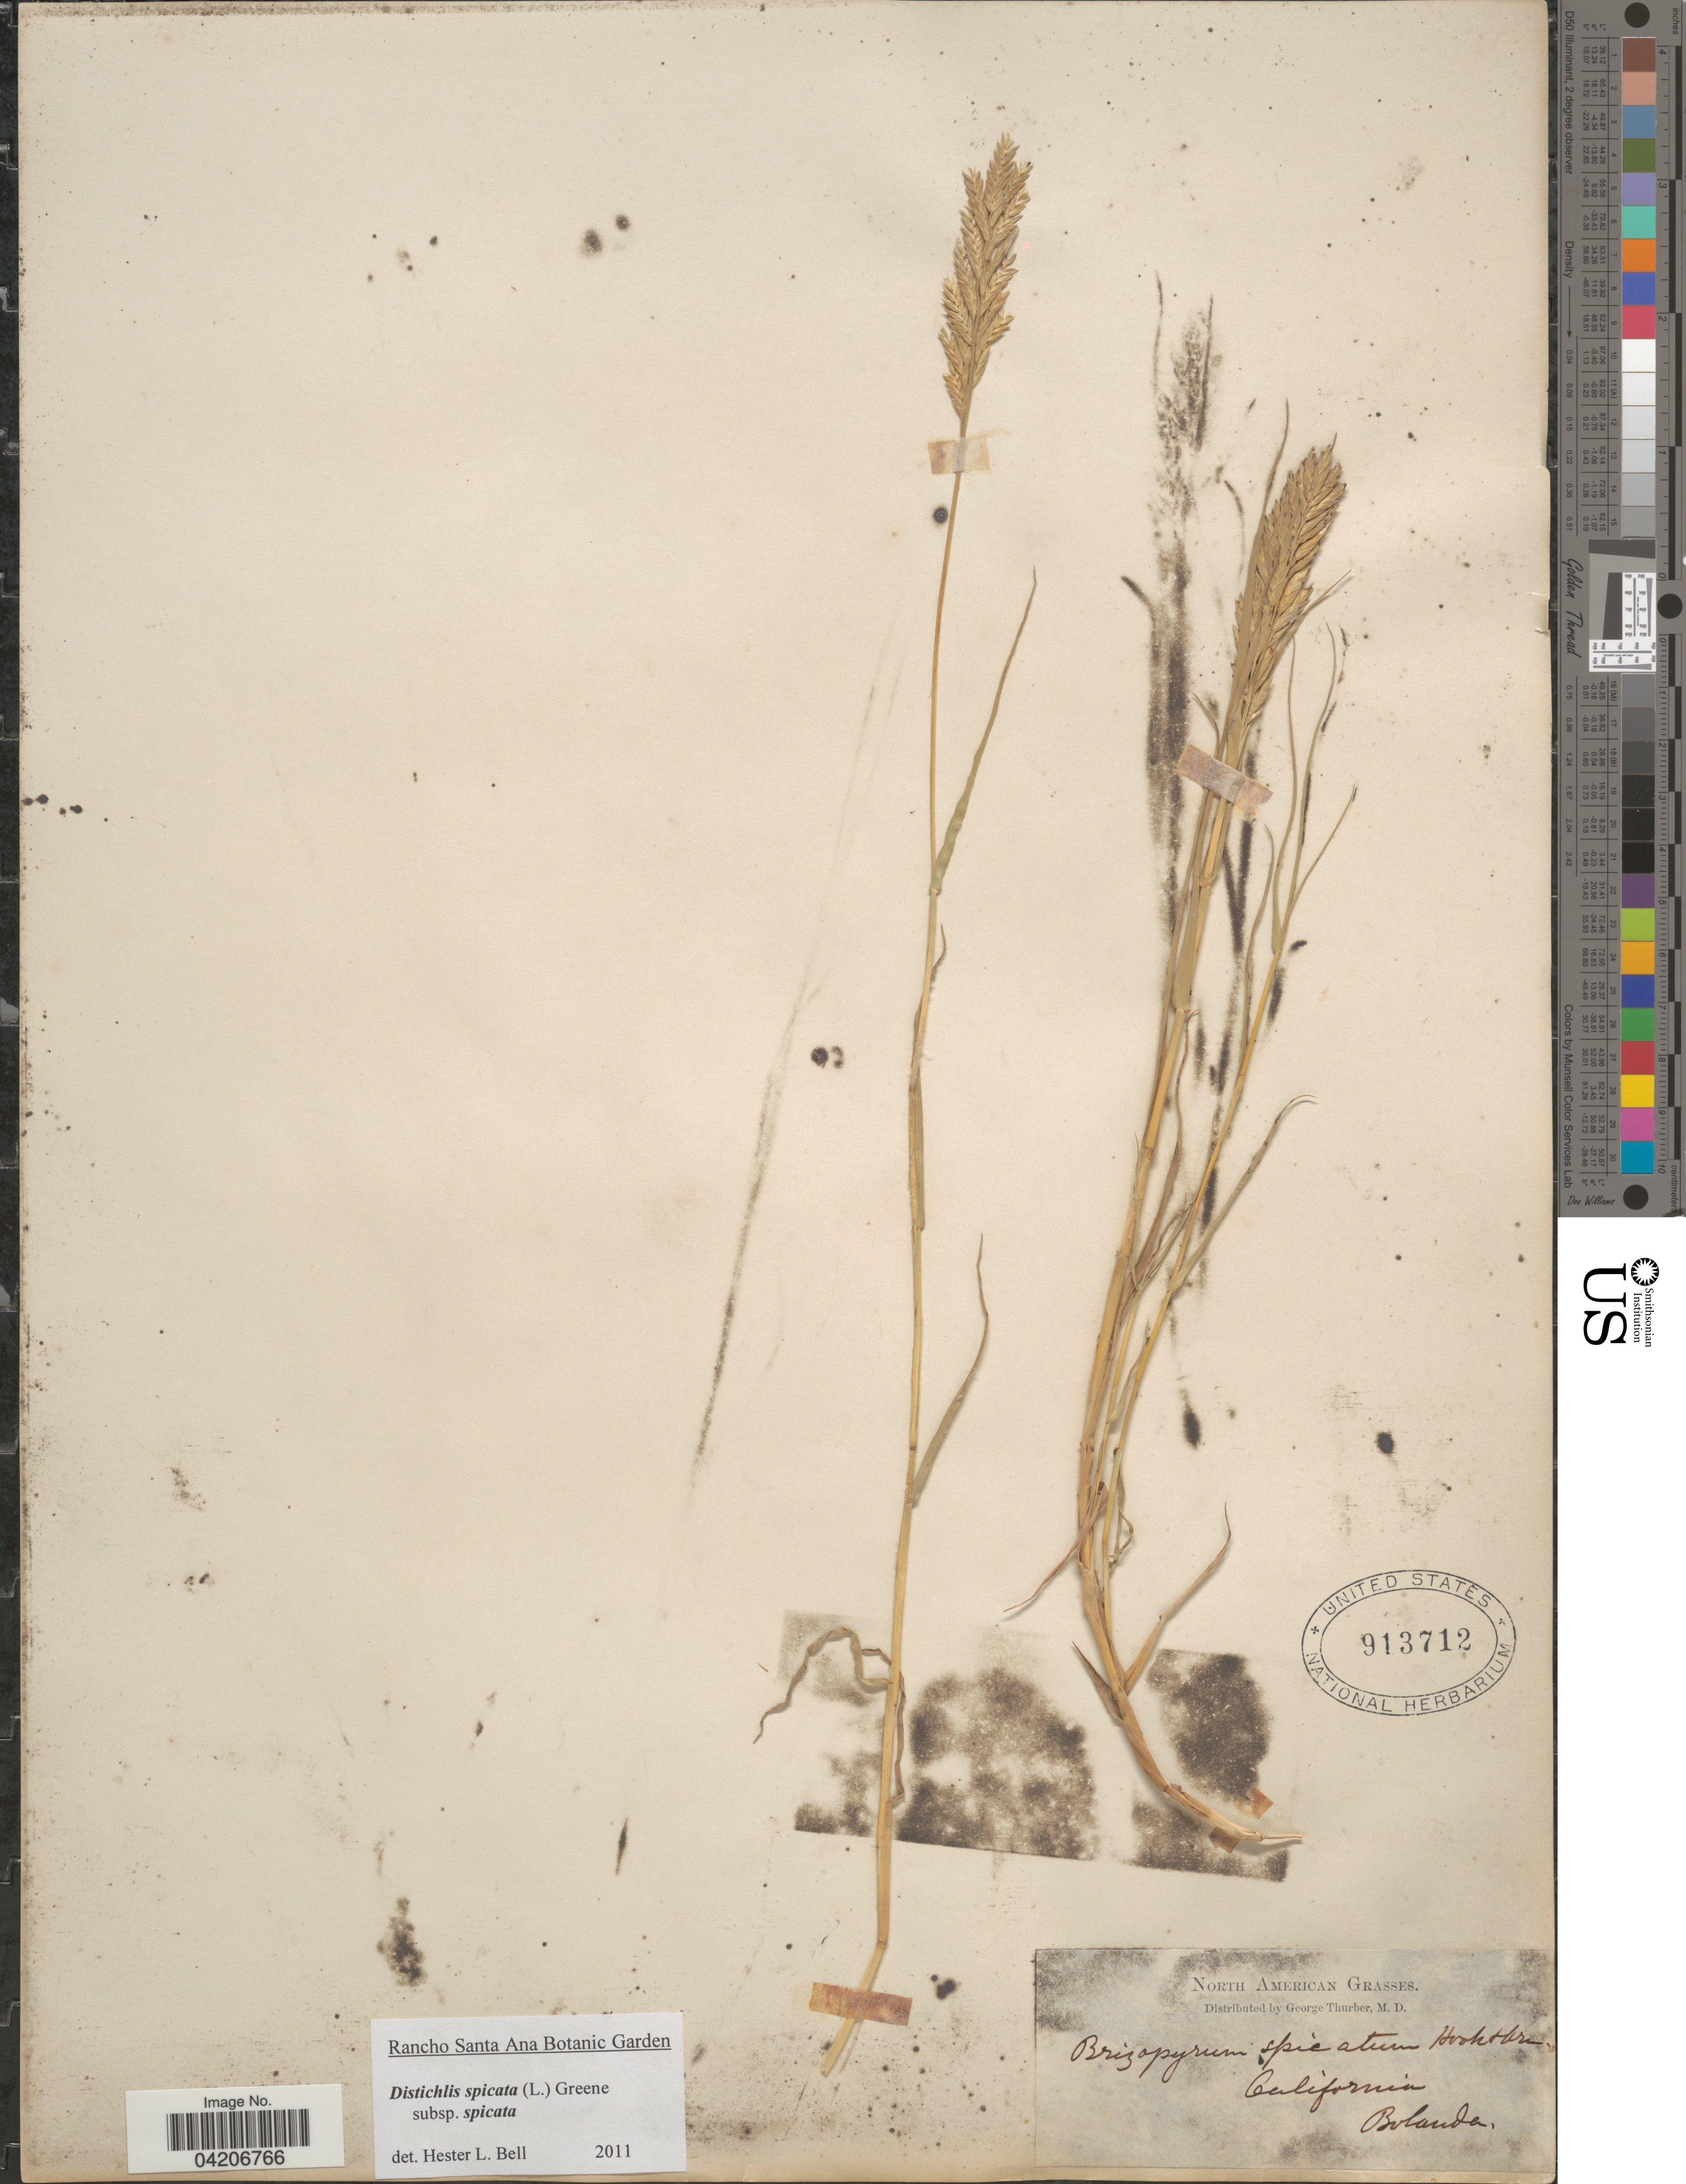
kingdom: Plantae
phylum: Tracheophyta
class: Liliopsida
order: Poales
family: Poaceae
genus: Distichlis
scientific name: Distichlis spicata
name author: (L.) Greene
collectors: J. Boeke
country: United States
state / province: California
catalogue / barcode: US 913712